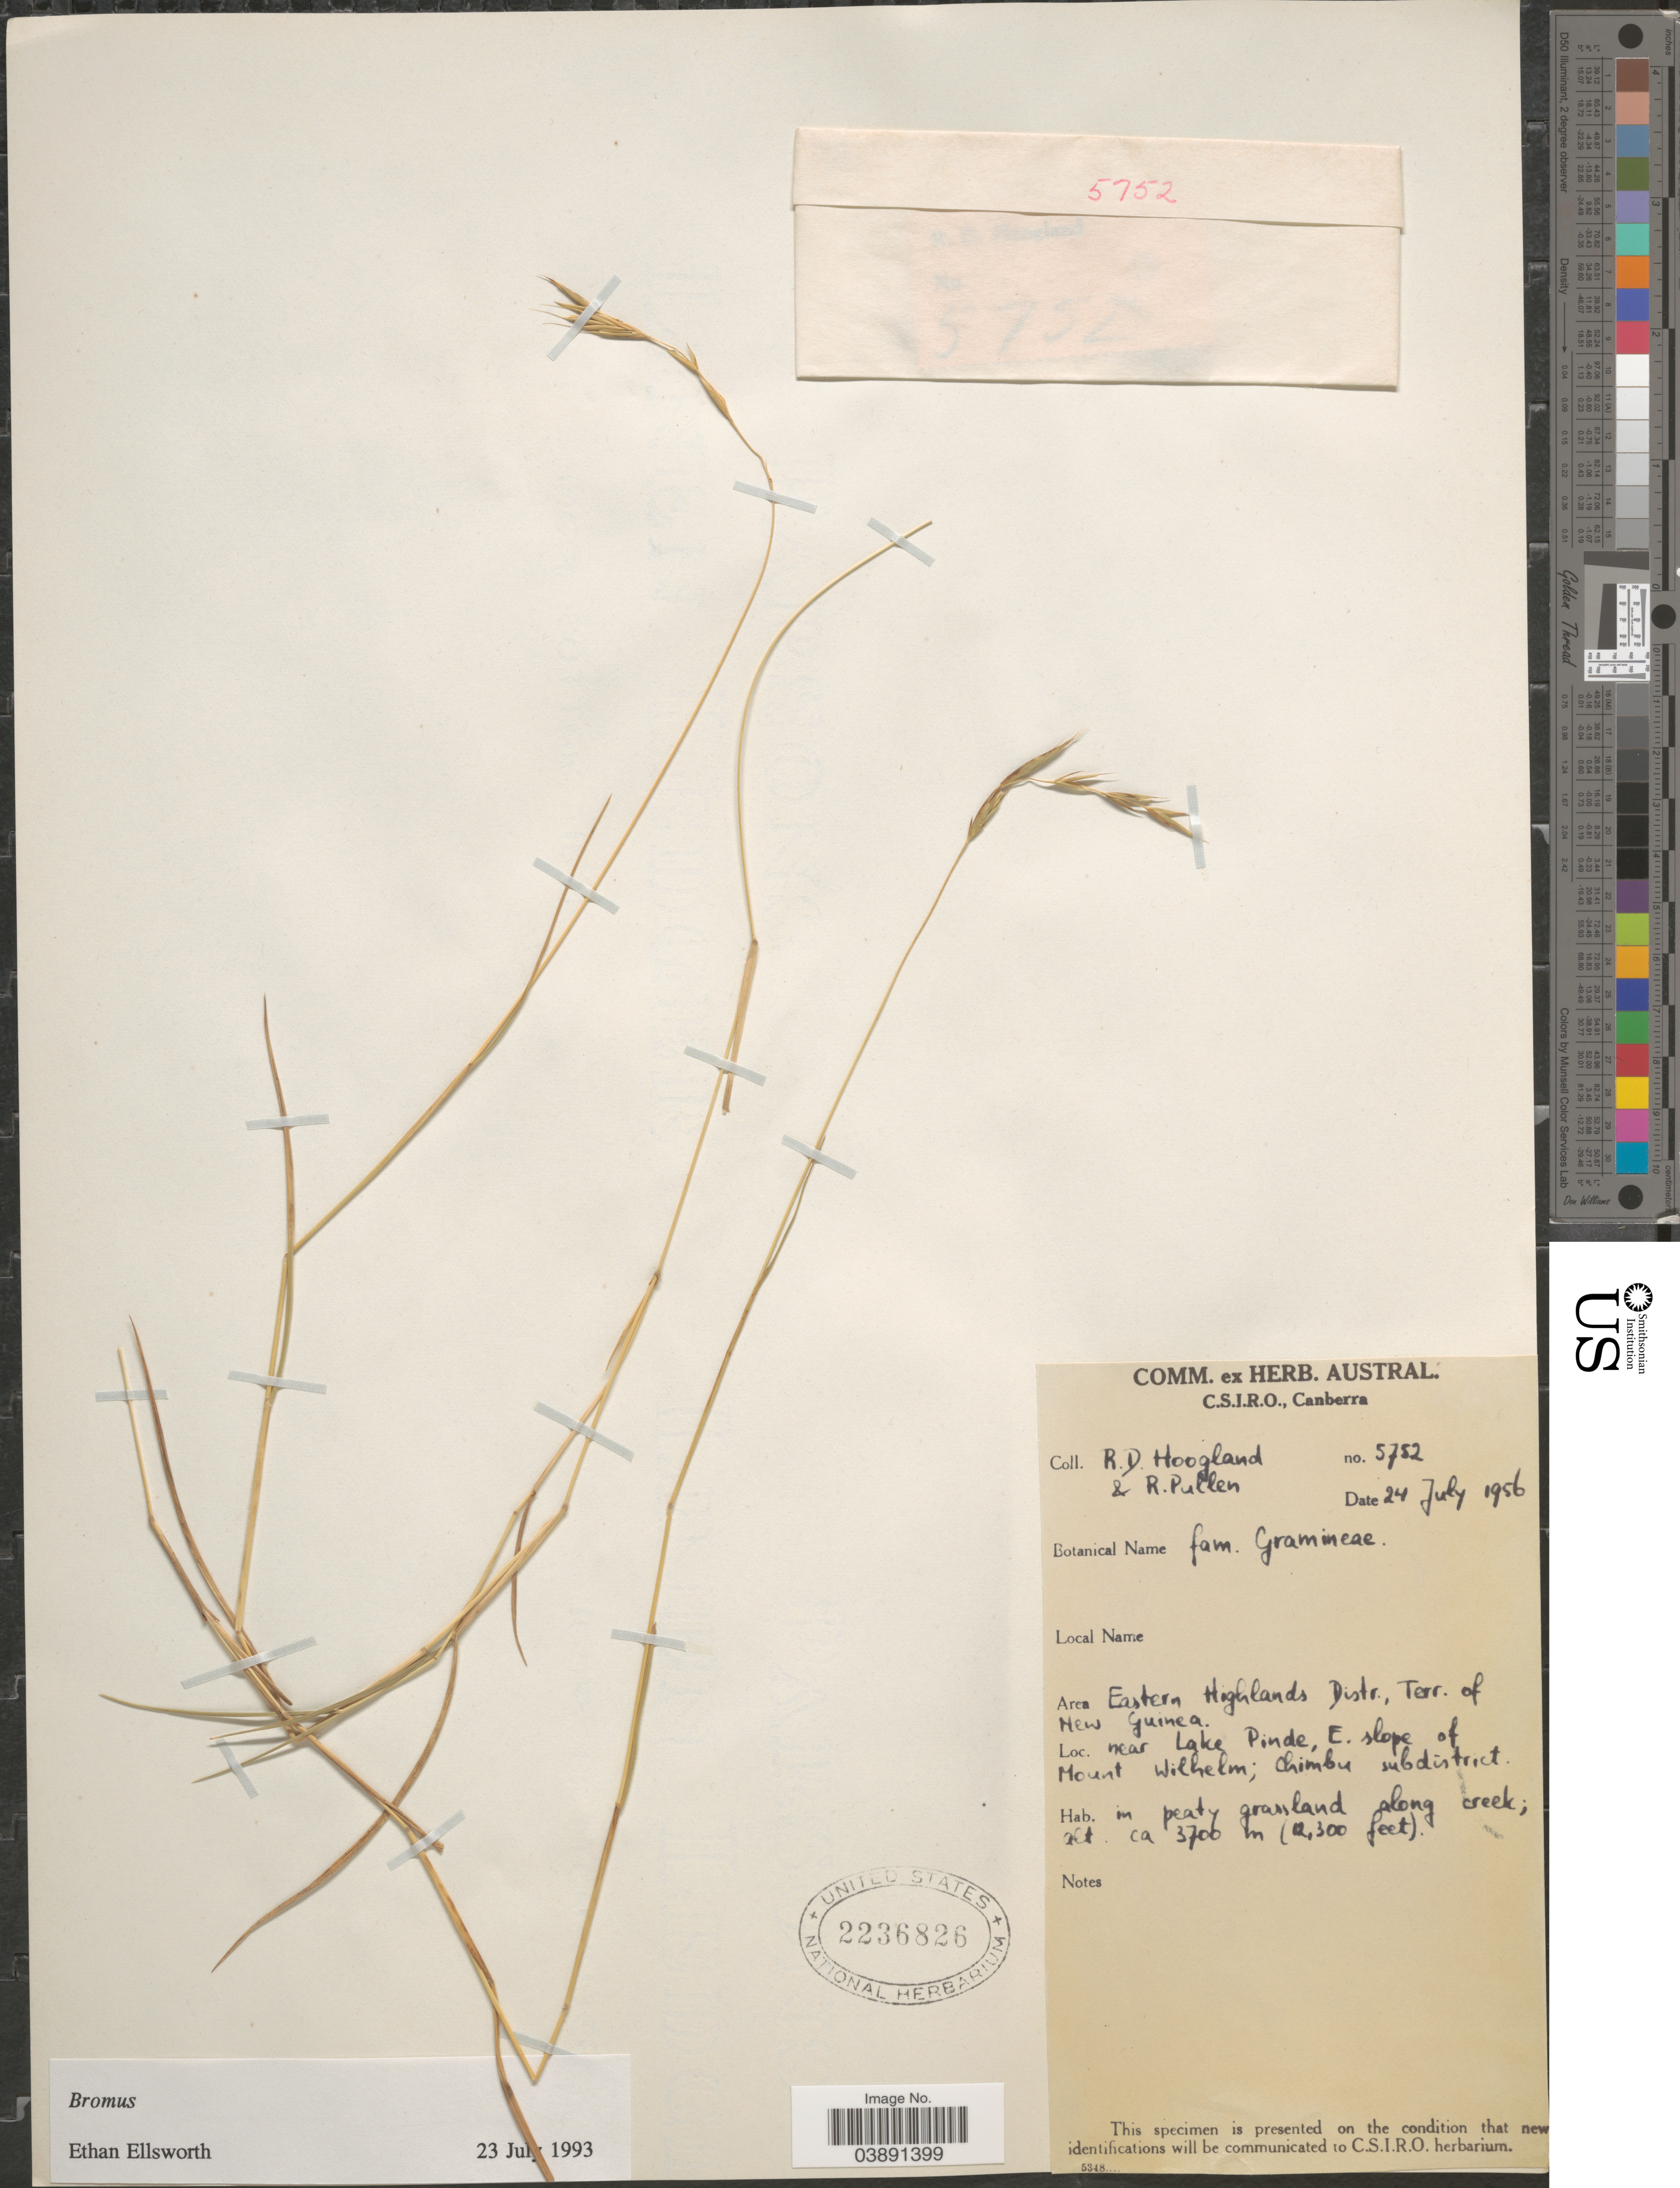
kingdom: Plantae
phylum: Tracheophyta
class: Liliopsida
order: Poales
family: Poaceae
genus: Festuca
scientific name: Festuca crispato-pilosa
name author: Bor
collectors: R. D. Hoogland & R. Pullen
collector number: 5752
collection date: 1956-07-24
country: Papua New Guinea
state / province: Chimbu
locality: Area Eastern Highlands Distr., Terr. of New Guinea. Near Lake Pinde, E. slope of Mount Wilhelm; Chimbu subdistrict.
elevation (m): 3700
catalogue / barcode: US 2236826